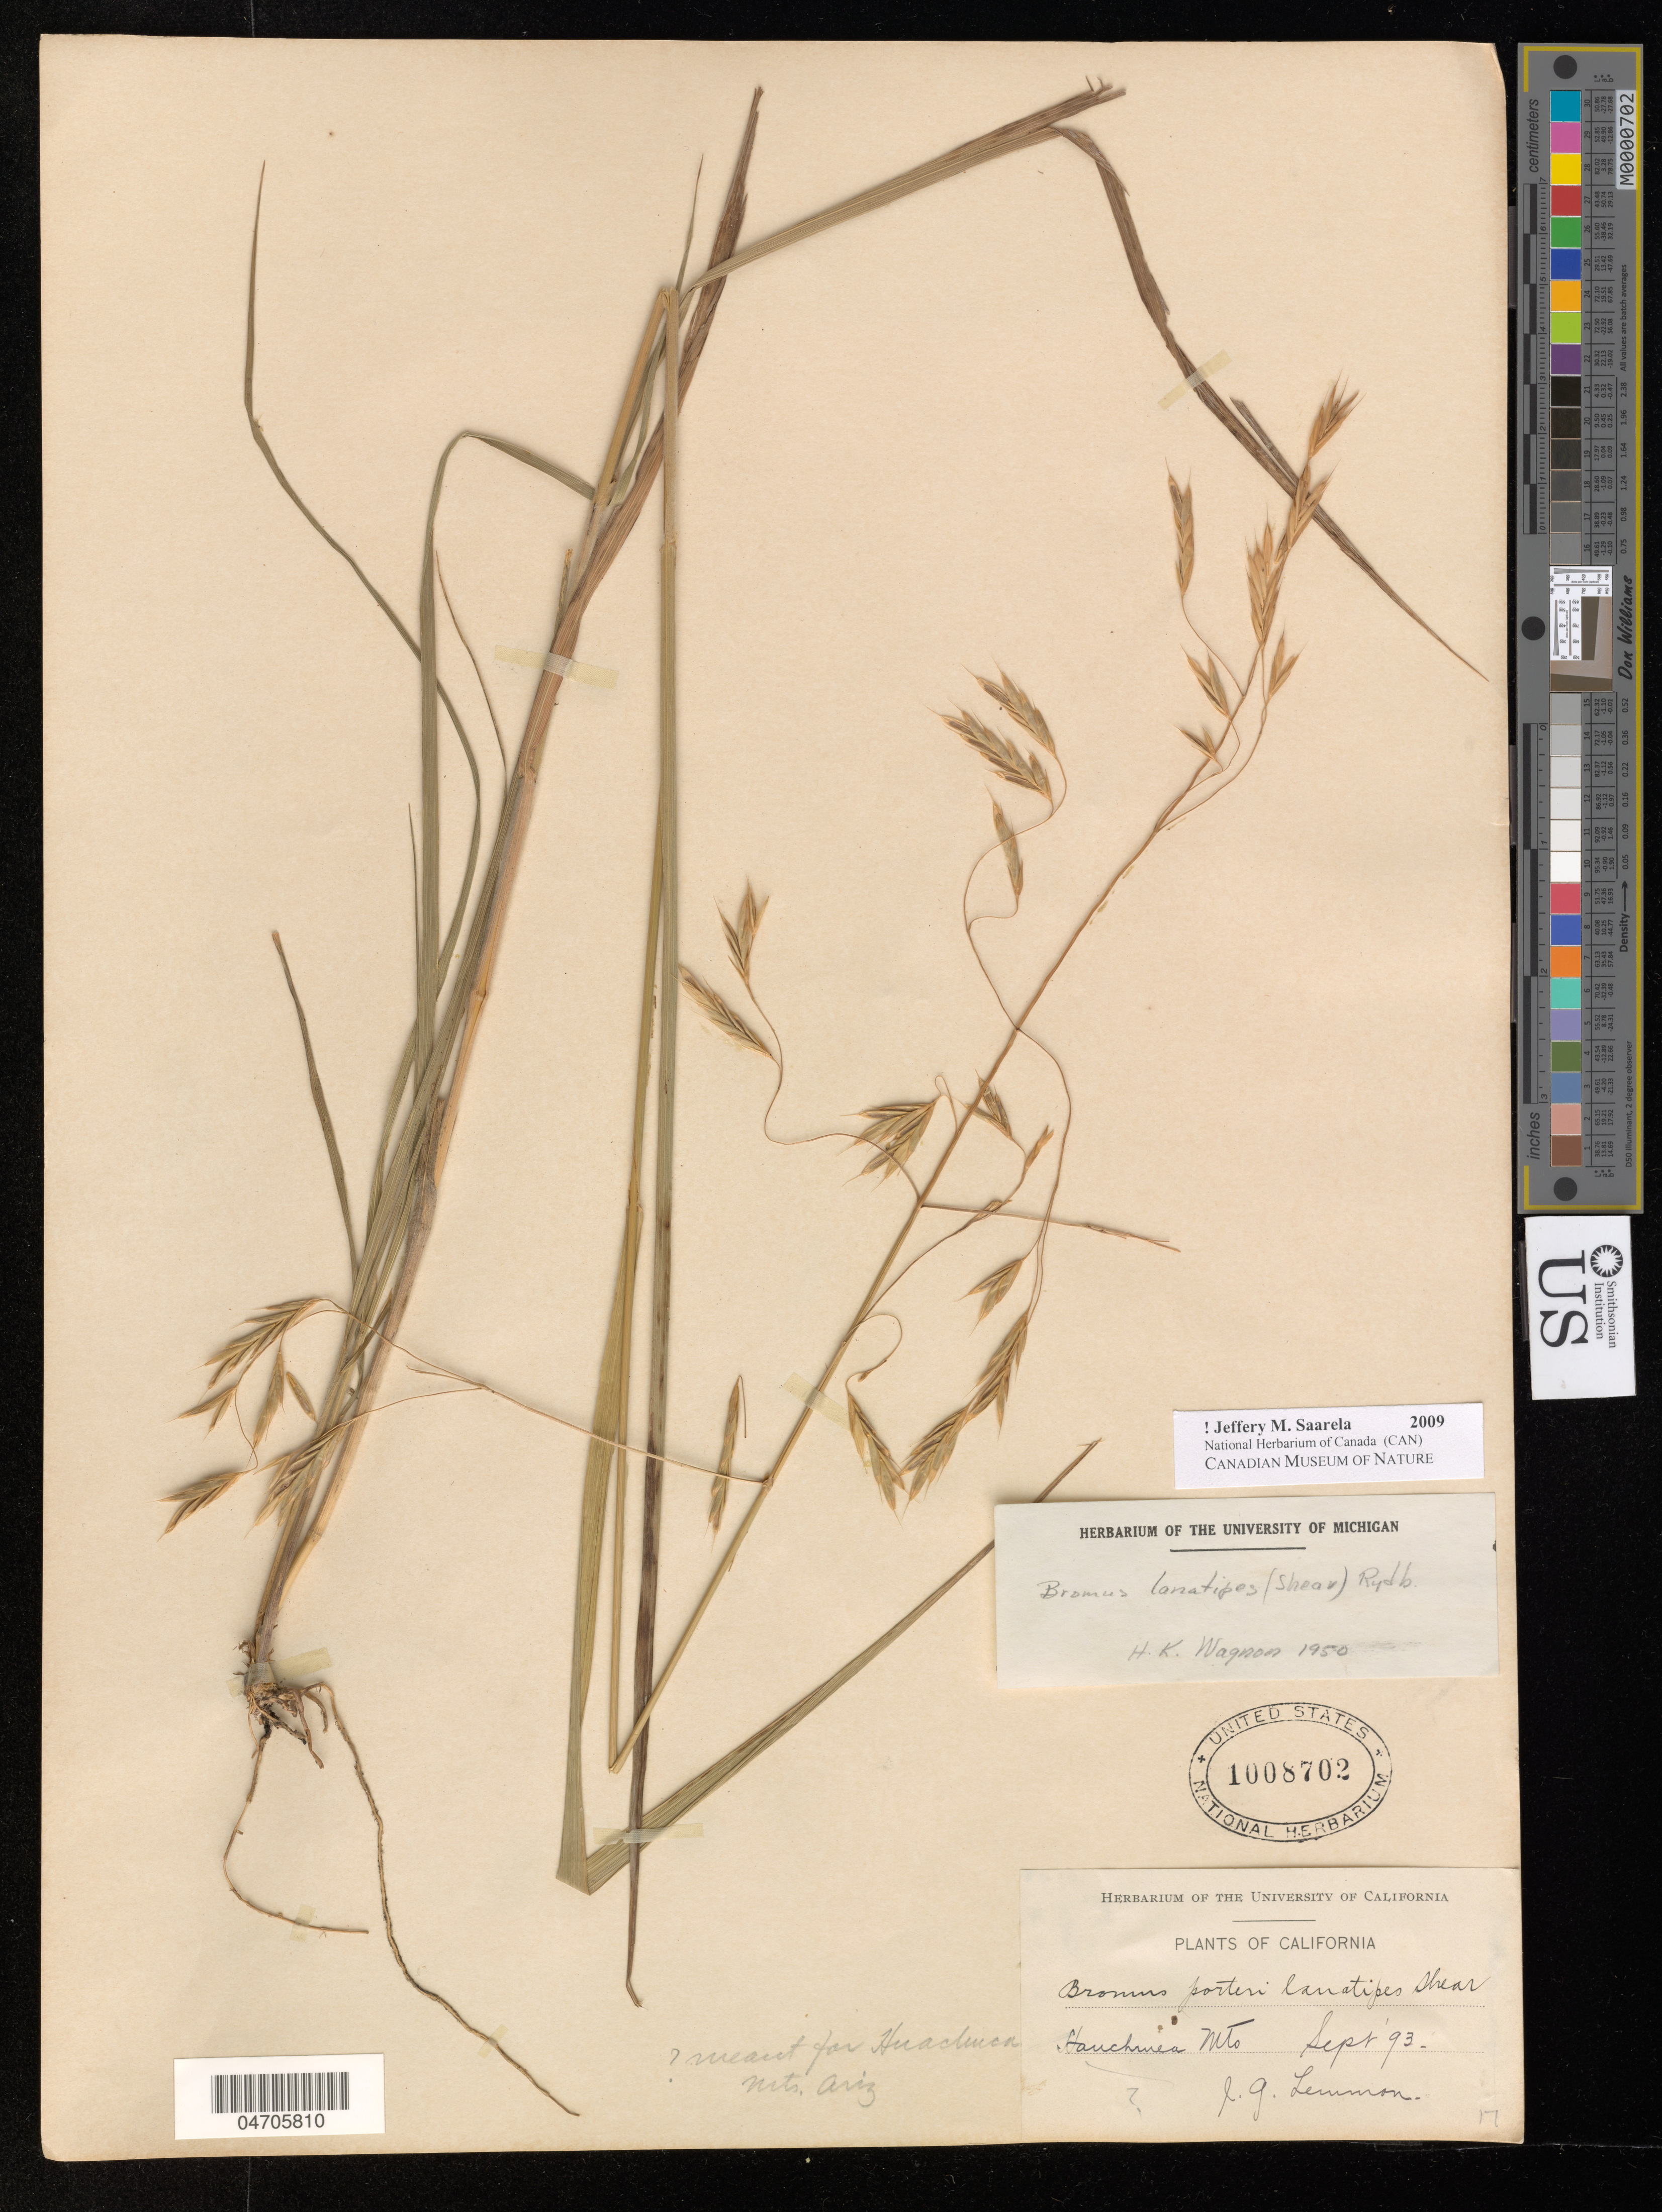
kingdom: Plantae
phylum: Tracheophyta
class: Liliopsida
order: Poales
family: Poaceae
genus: Bromus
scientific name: Bromus lanatipes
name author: (Shear) Rydb.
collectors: J. G. Lemmon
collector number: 17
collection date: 1893-09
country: United States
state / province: California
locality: Hauchmea Mts?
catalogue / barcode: US 1008702